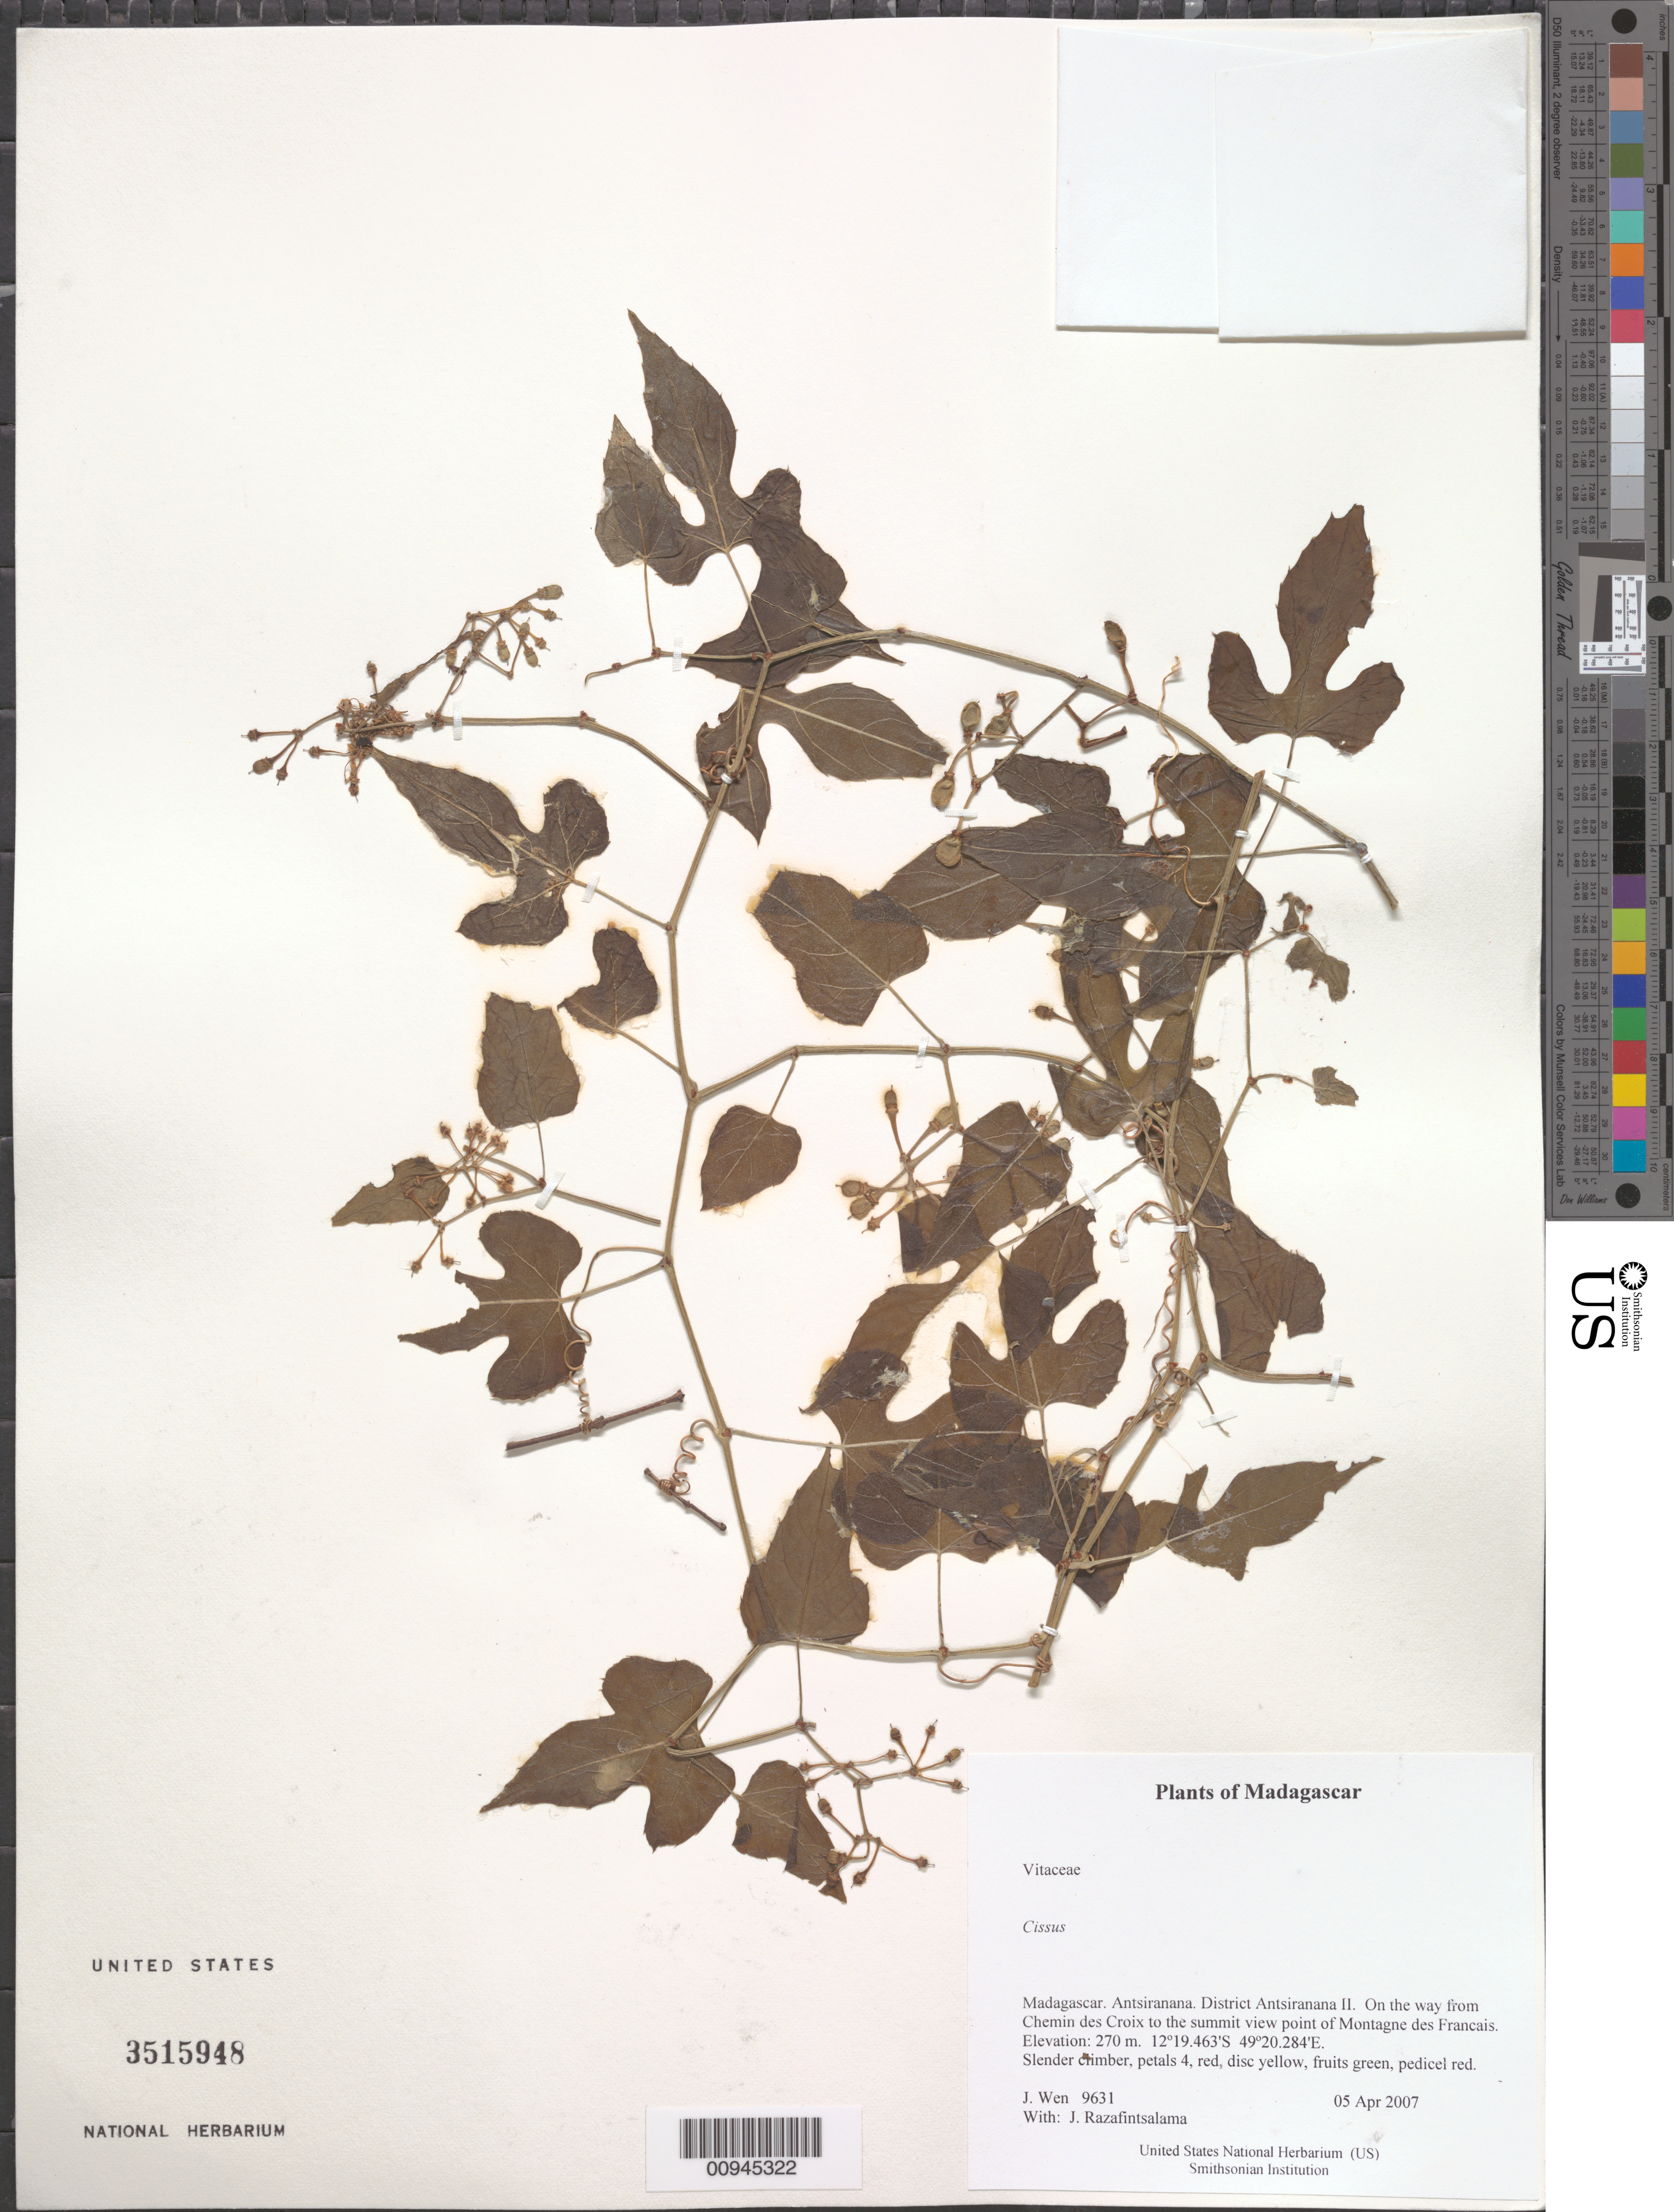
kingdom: Plantae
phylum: Tracheophyta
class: Magnoliopsida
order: Vitales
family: Vitaceae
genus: Cissus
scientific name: Cissus sp.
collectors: J. Wen & J. Razafintsalama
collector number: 9631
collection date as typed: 05 Apr 2007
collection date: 2007-04-05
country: Madagascar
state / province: Diana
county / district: Antsiranana II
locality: District Antsiranana II. On the way from Chemin des Croix to the summit view point of Montagne des Francais.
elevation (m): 270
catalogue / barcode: US 3515948